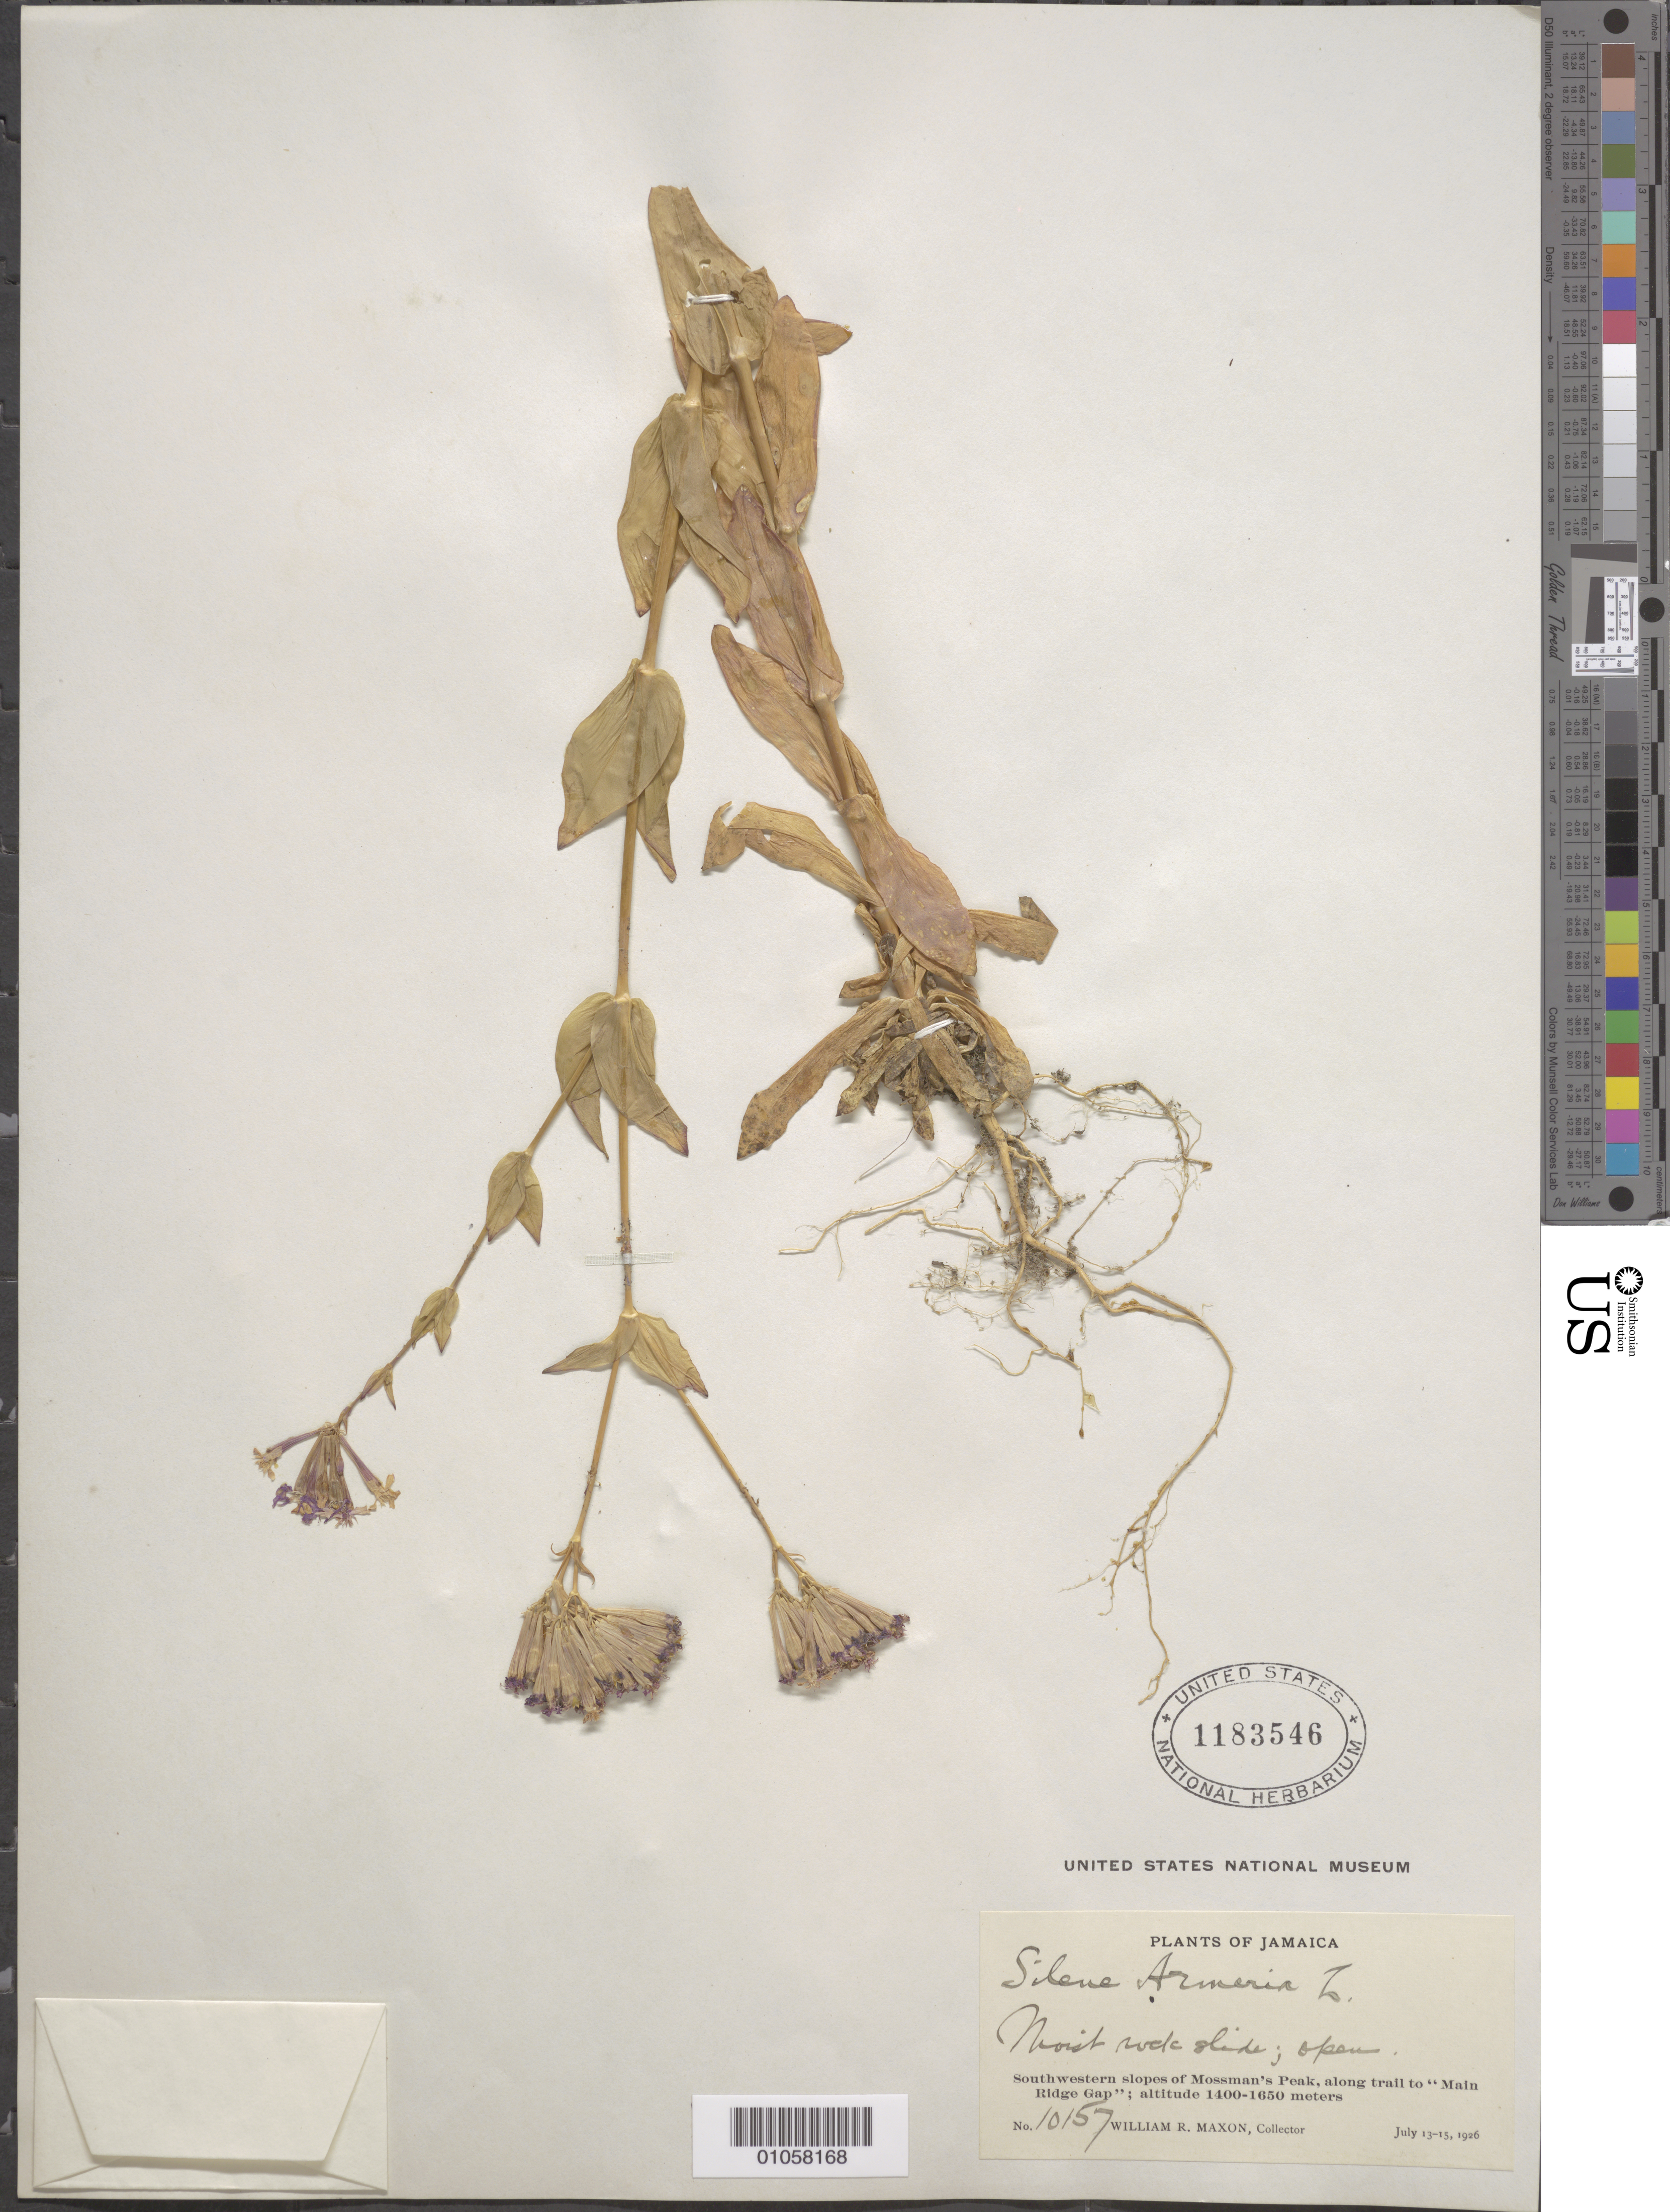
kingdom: Plantae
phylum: Tracheophyta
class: Magnoliopsida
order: Caryophyllales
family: Caryophyllaceae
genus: Atocion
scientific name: Atocion armeria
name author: (L.) Raf.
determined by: U.S. National Herbarium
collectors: W. R. Maxon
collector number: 10157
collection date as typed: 13 Jul 1926 to 15 Jul 1926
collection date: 1926-07-13/1926-07-15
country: Jamaica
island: Jamaica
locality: Mossman's Peak, SW slopes, along trail to "Main Ridge Gap"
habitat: Moist rock slide; open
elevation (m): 1400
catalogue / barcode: US 1183546